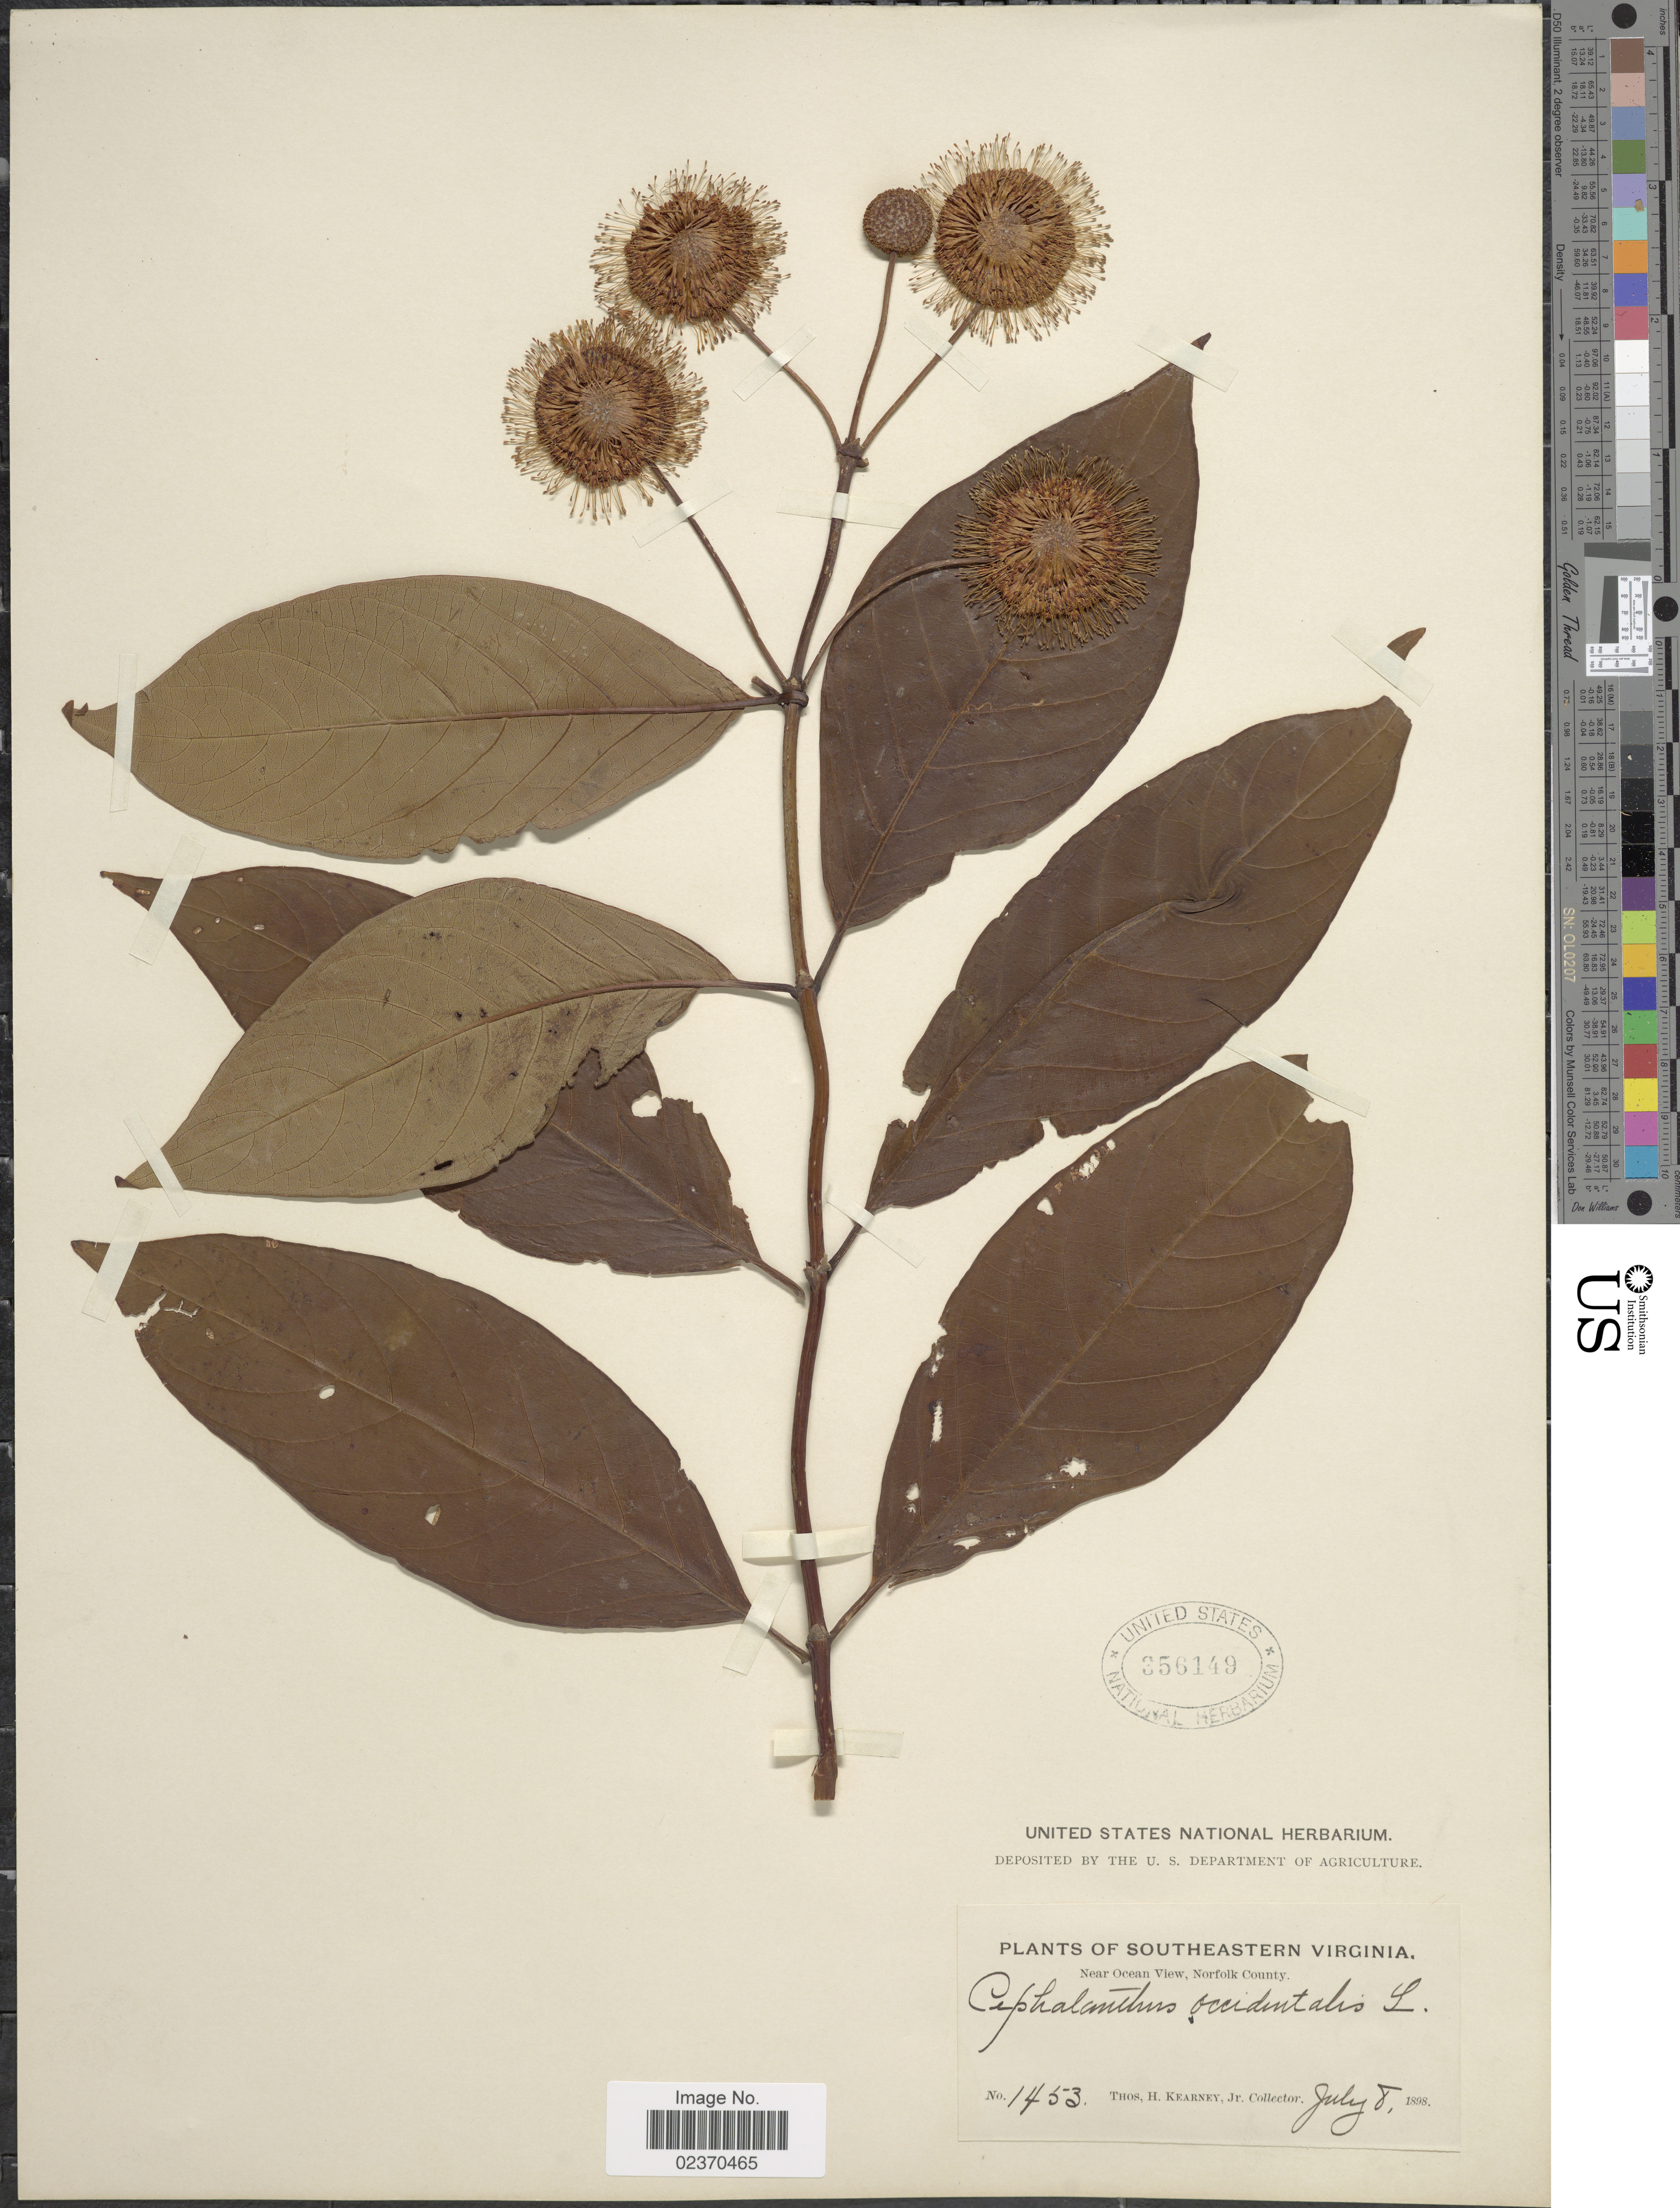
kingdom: Plantae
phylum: Tracheophyta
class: Magnoliopsida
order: Gentianales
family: Rubiaceae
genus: Cephalanthus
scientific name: Cephalanthus occidentalis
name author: L.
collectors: T. H. Kearney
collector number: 1453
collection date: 1898-07-08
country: United States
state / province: Virginia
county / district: City of Norfolk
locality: Southeastern Virginia, near Ocean View, Norfolk County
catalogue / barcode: US 356149